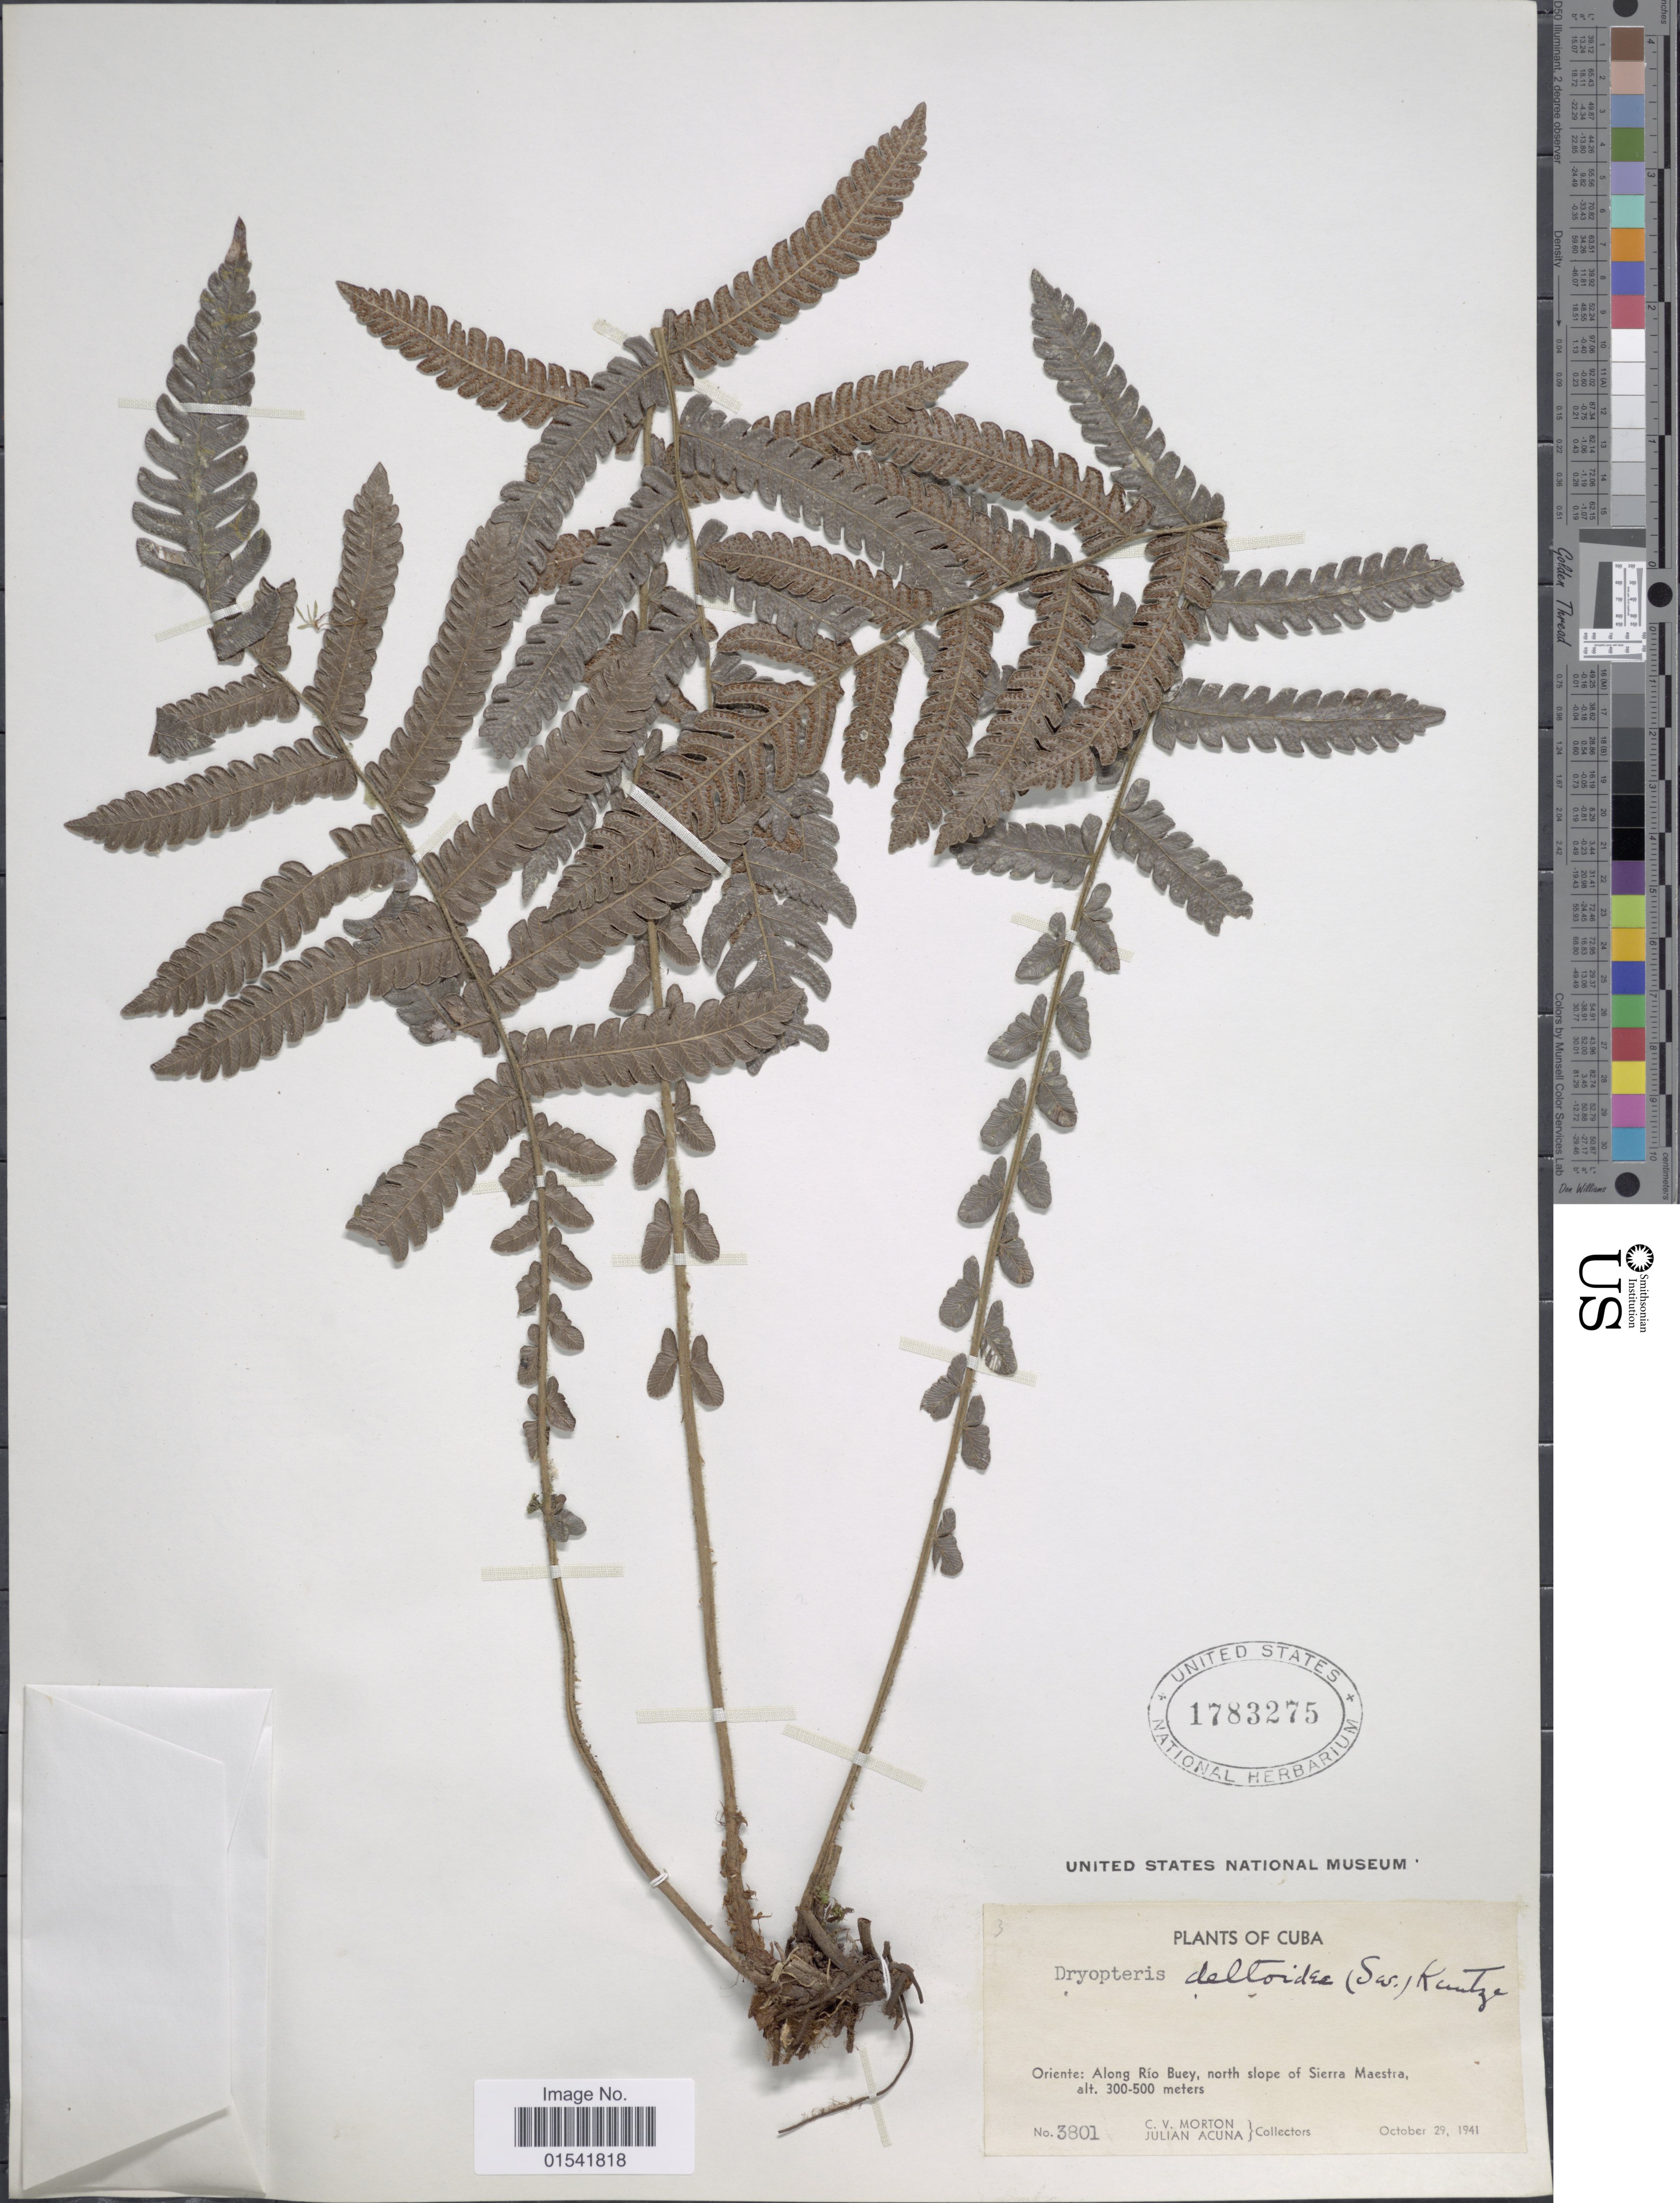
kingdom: Plantae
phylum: Tracheophyta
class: Polypodiopsida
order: Polypodiales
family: Thelypteridaceae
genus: Steiropteris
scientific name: Steiropteris deltoidea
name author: (Sw.) Pic. Serm.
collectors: C. V. Morton & J. B. Acuña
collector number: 3801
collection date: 1941-10-29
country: Cuba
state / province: Oriente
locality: Along Río Buey, north slope of Sierra Maestra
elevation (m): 300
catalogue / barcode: US 1783275